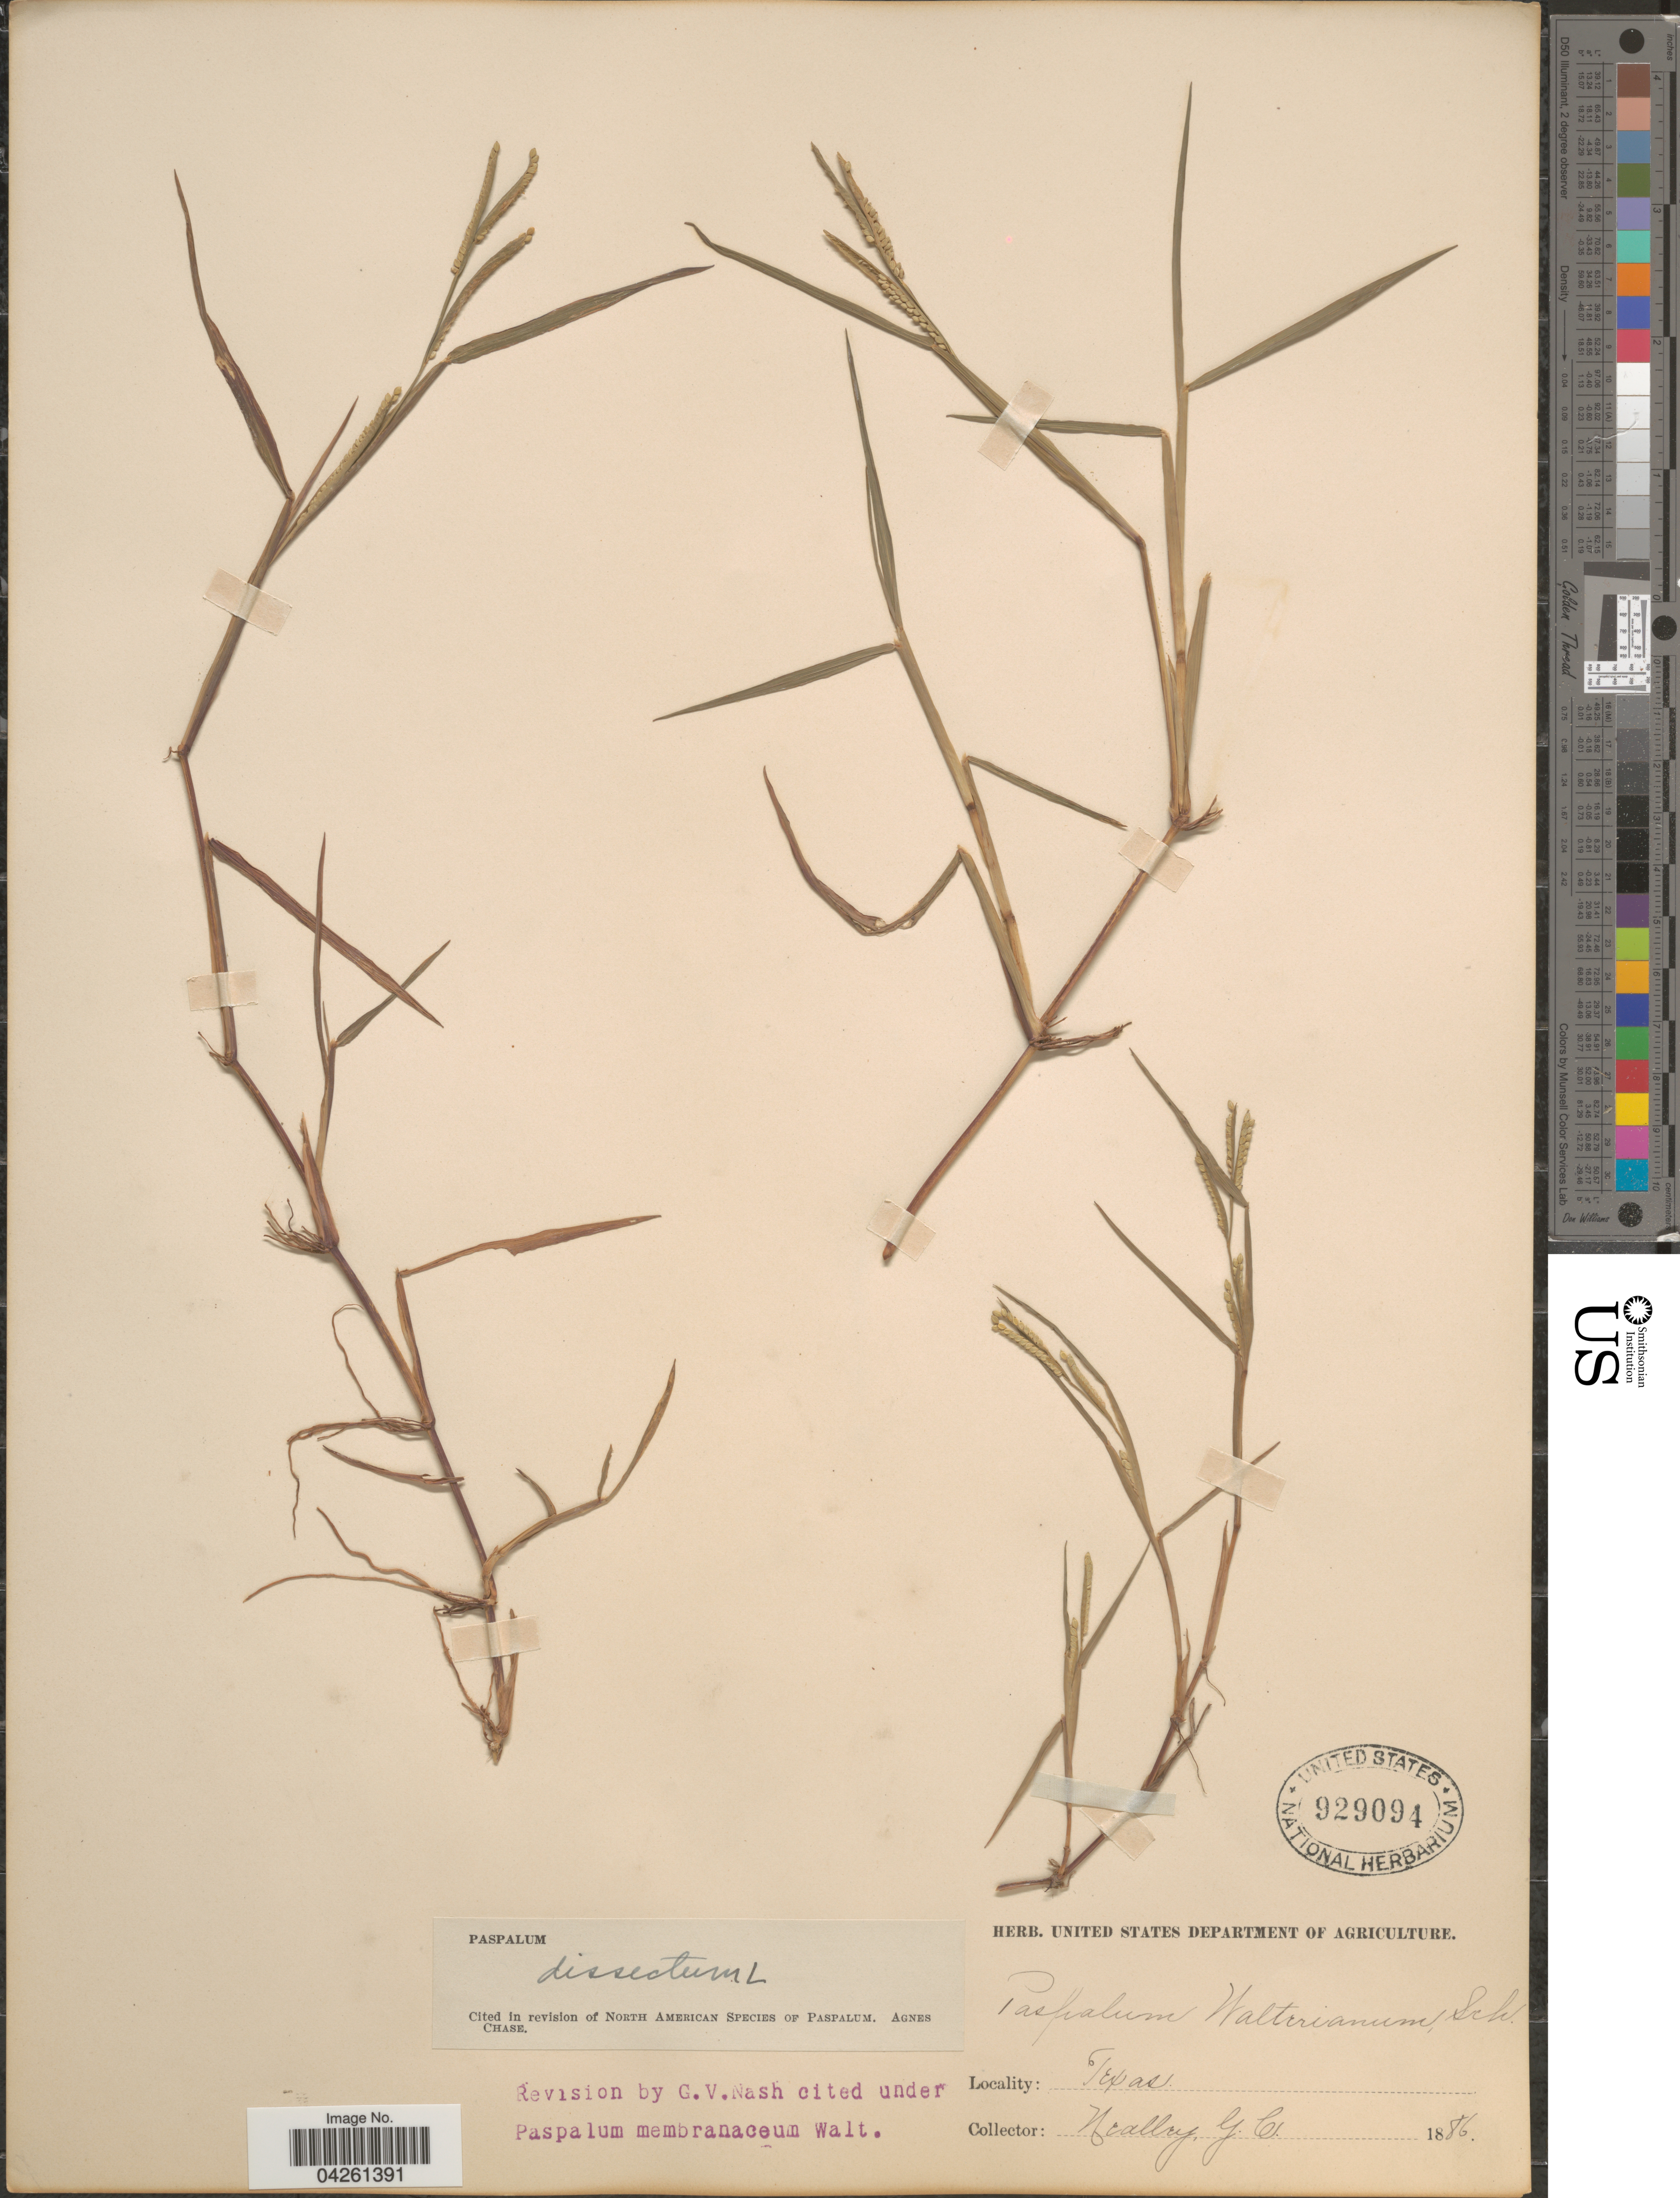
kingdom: Plantae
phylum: Tracheophyta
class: Liliopsida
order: Poales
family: Poaceae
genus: Paspalum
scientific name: Paspalum dissectum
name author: (L.) L.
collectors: G. C. Nealley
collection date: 1886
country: United States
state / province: Texas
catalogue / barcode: US 929094